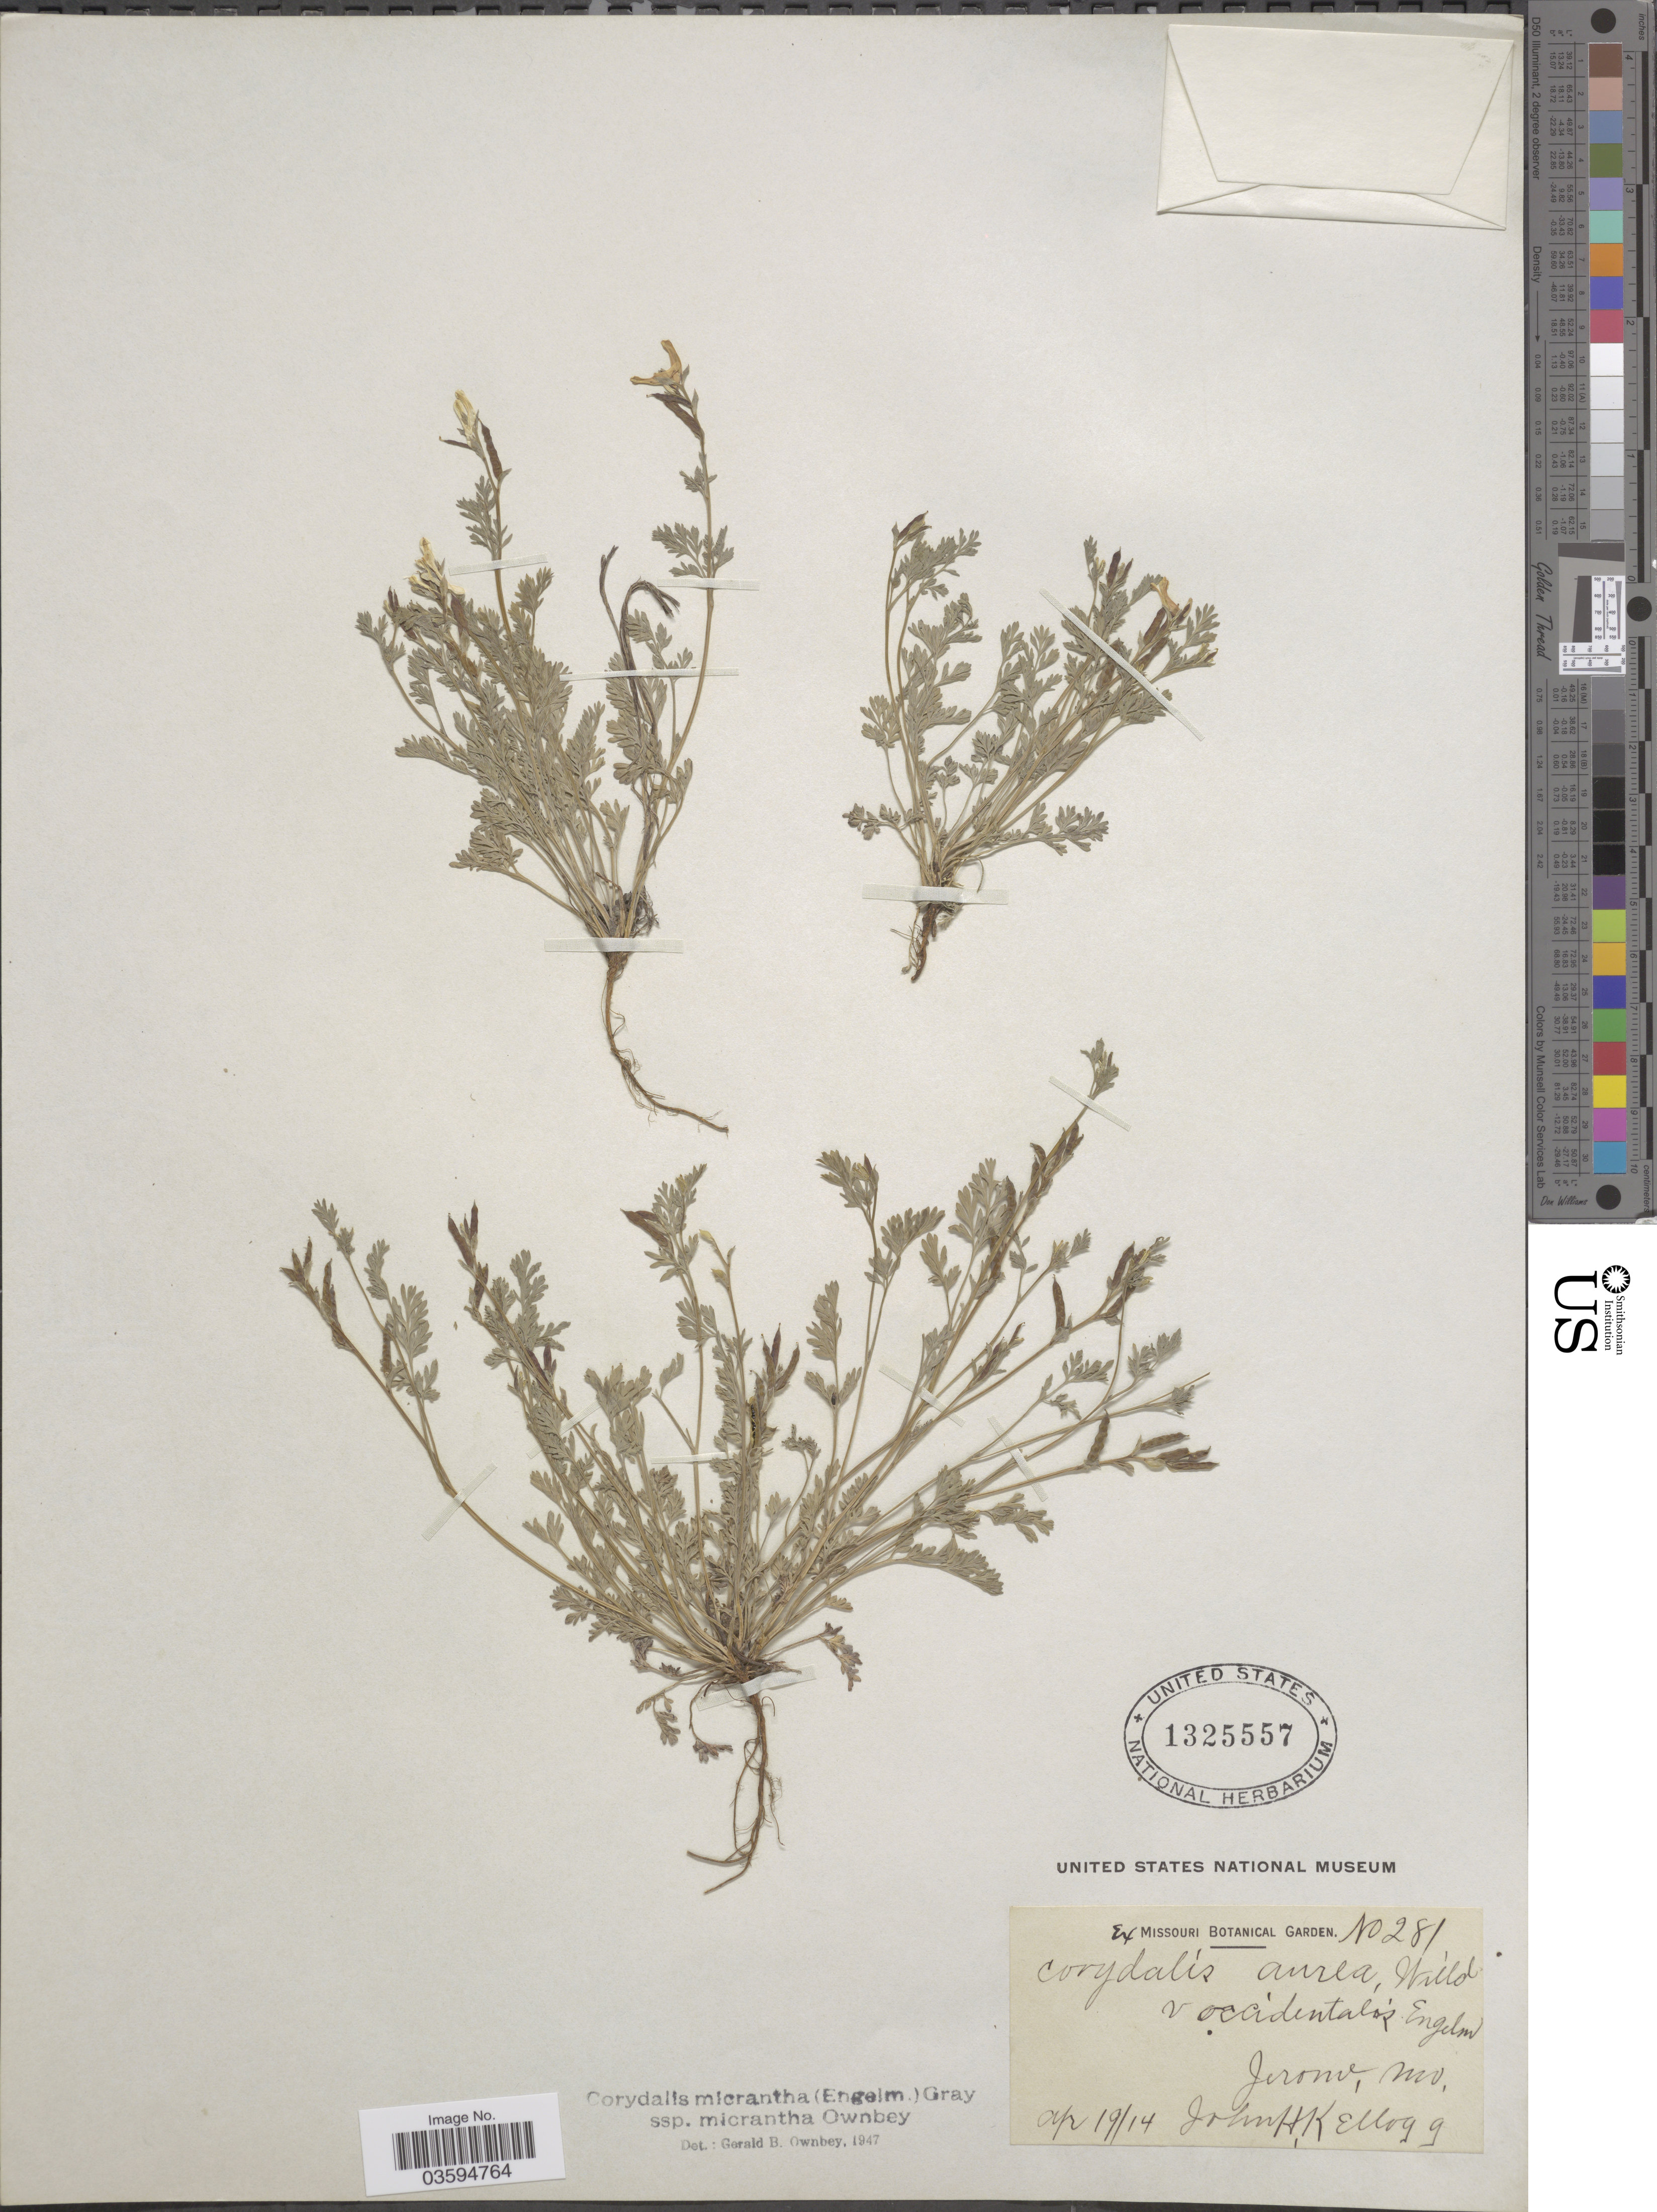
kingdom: Plantae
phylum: Tracheophyta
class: Magnoliopsida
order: Ranunculales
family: Papaveraceae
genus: Corydalis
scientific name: Corydalis micrantha subsp. micrantha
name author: (Engelm. & A. Gray) A. Gray & J.M. Coult.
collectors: J. H. Kellogg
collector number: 281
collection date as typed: Transcribed d/m/y: 19/4/14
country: United States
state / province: Missouri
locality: Jerome.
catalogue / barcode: US 1325557